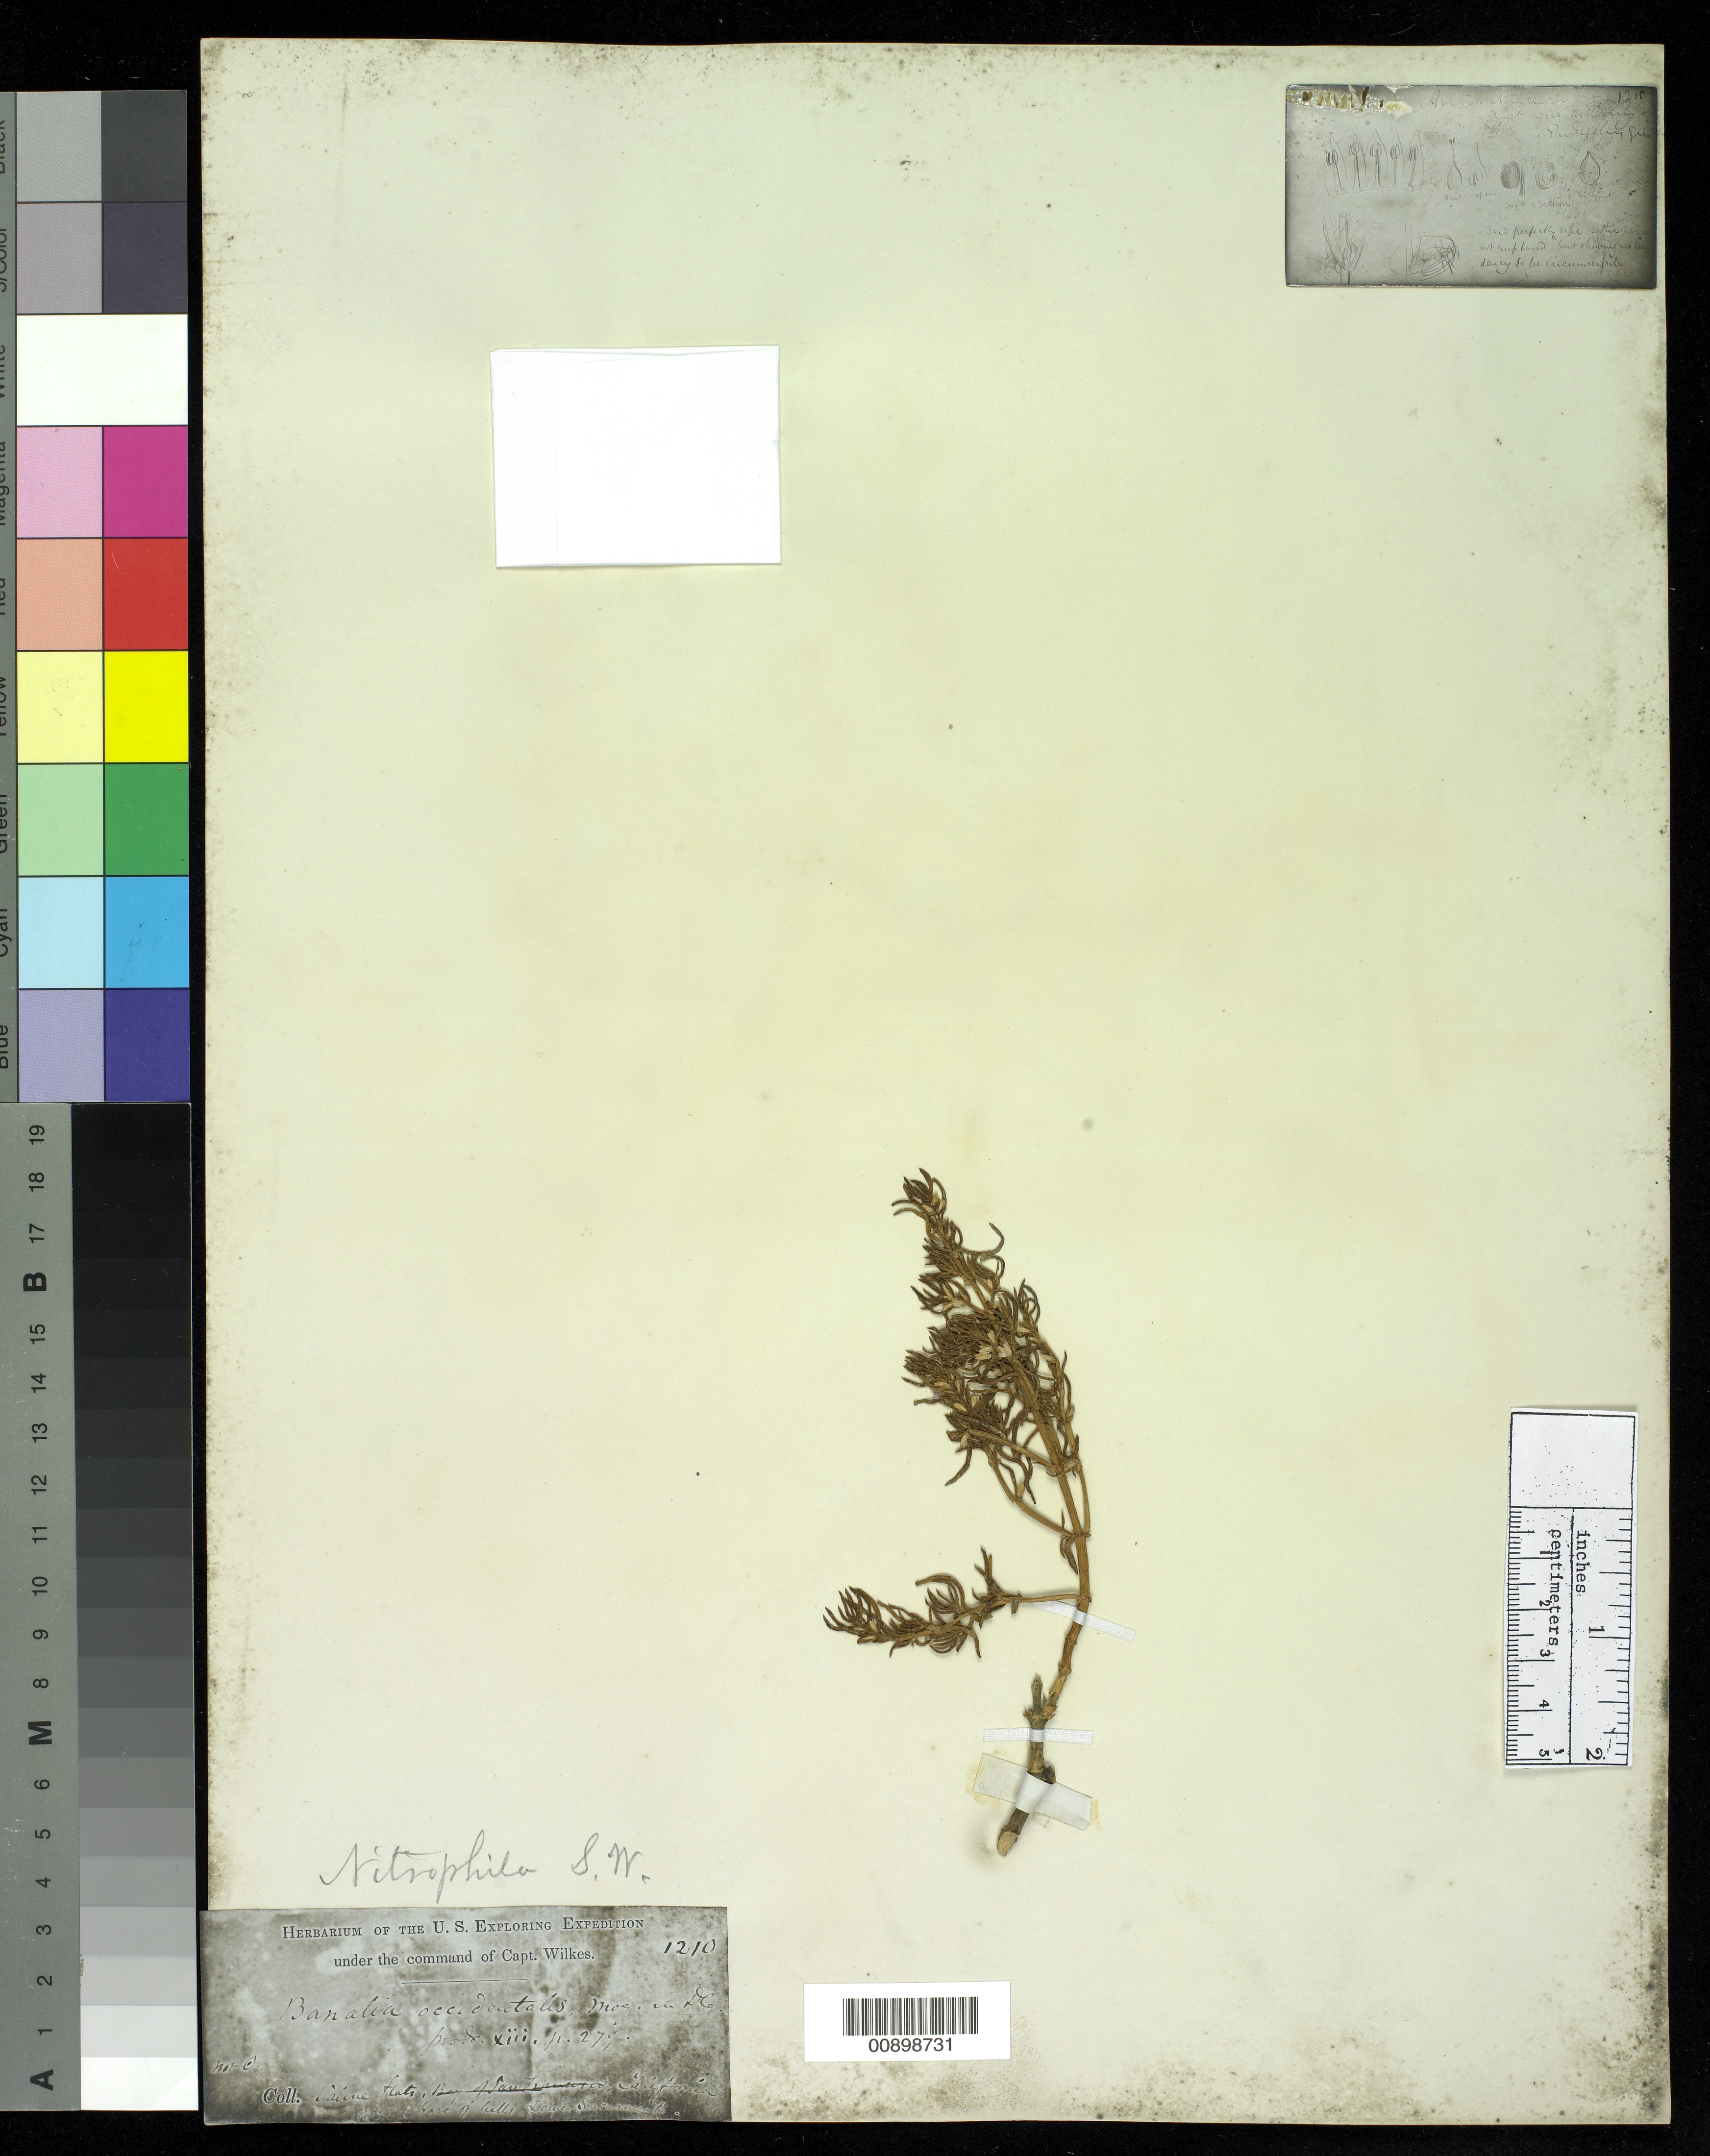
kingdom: Plantae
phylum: Tracheophyta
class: Magnoliopsida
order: Caryophyllales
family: Amaranthaceae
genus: Nitrophila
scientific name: Nitrophila occidentalis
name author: (Moq.) S. Watson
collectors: Wilkes Explor. Exped.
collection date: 1838/1842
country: United States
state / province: California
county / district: Sacramento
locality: Saline Flats, base of hills, Lower Sacramento, California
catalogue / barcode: US 95954